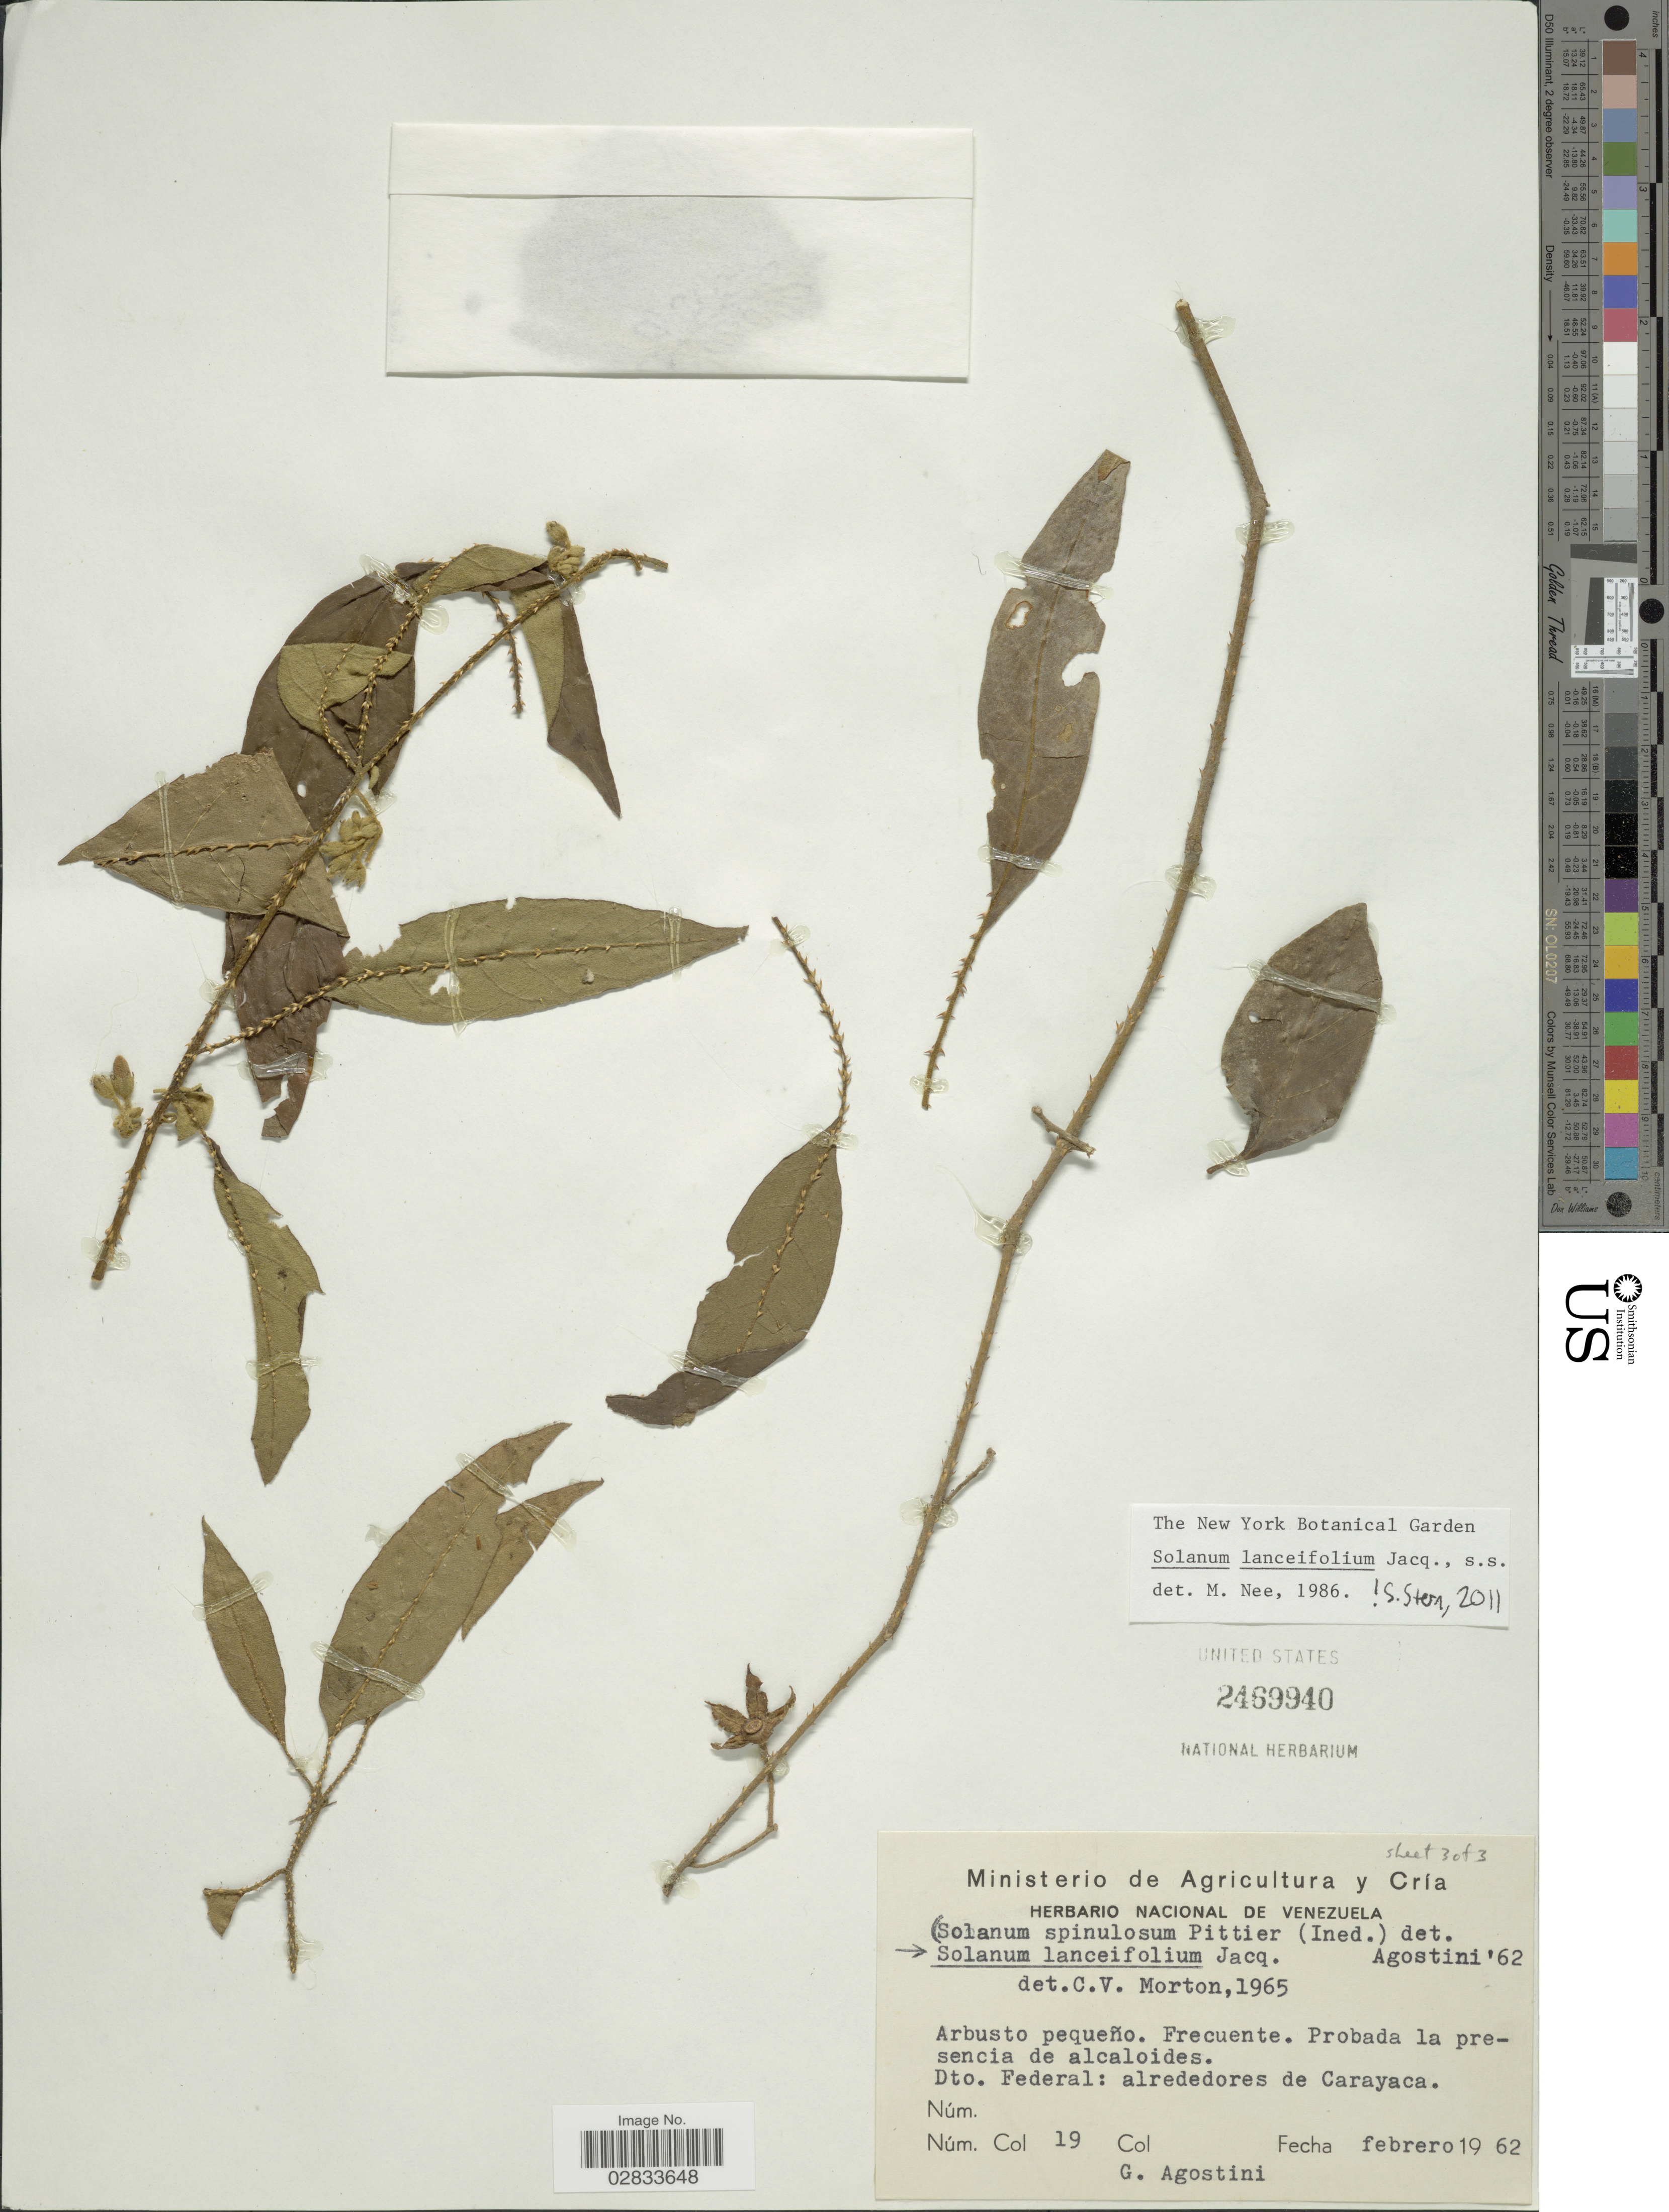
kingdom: Plantae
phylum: Tracheophyta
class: Magnoliopsida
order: Solanales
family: Solanaceae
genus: Solanum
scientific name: Solanum lanceifolium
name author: Jacq.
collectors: G. Agostini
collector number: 19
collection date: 1962-02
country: Venezuela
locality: Dto. Federal: alrededores de Carayaca.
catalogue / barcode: US 2469940